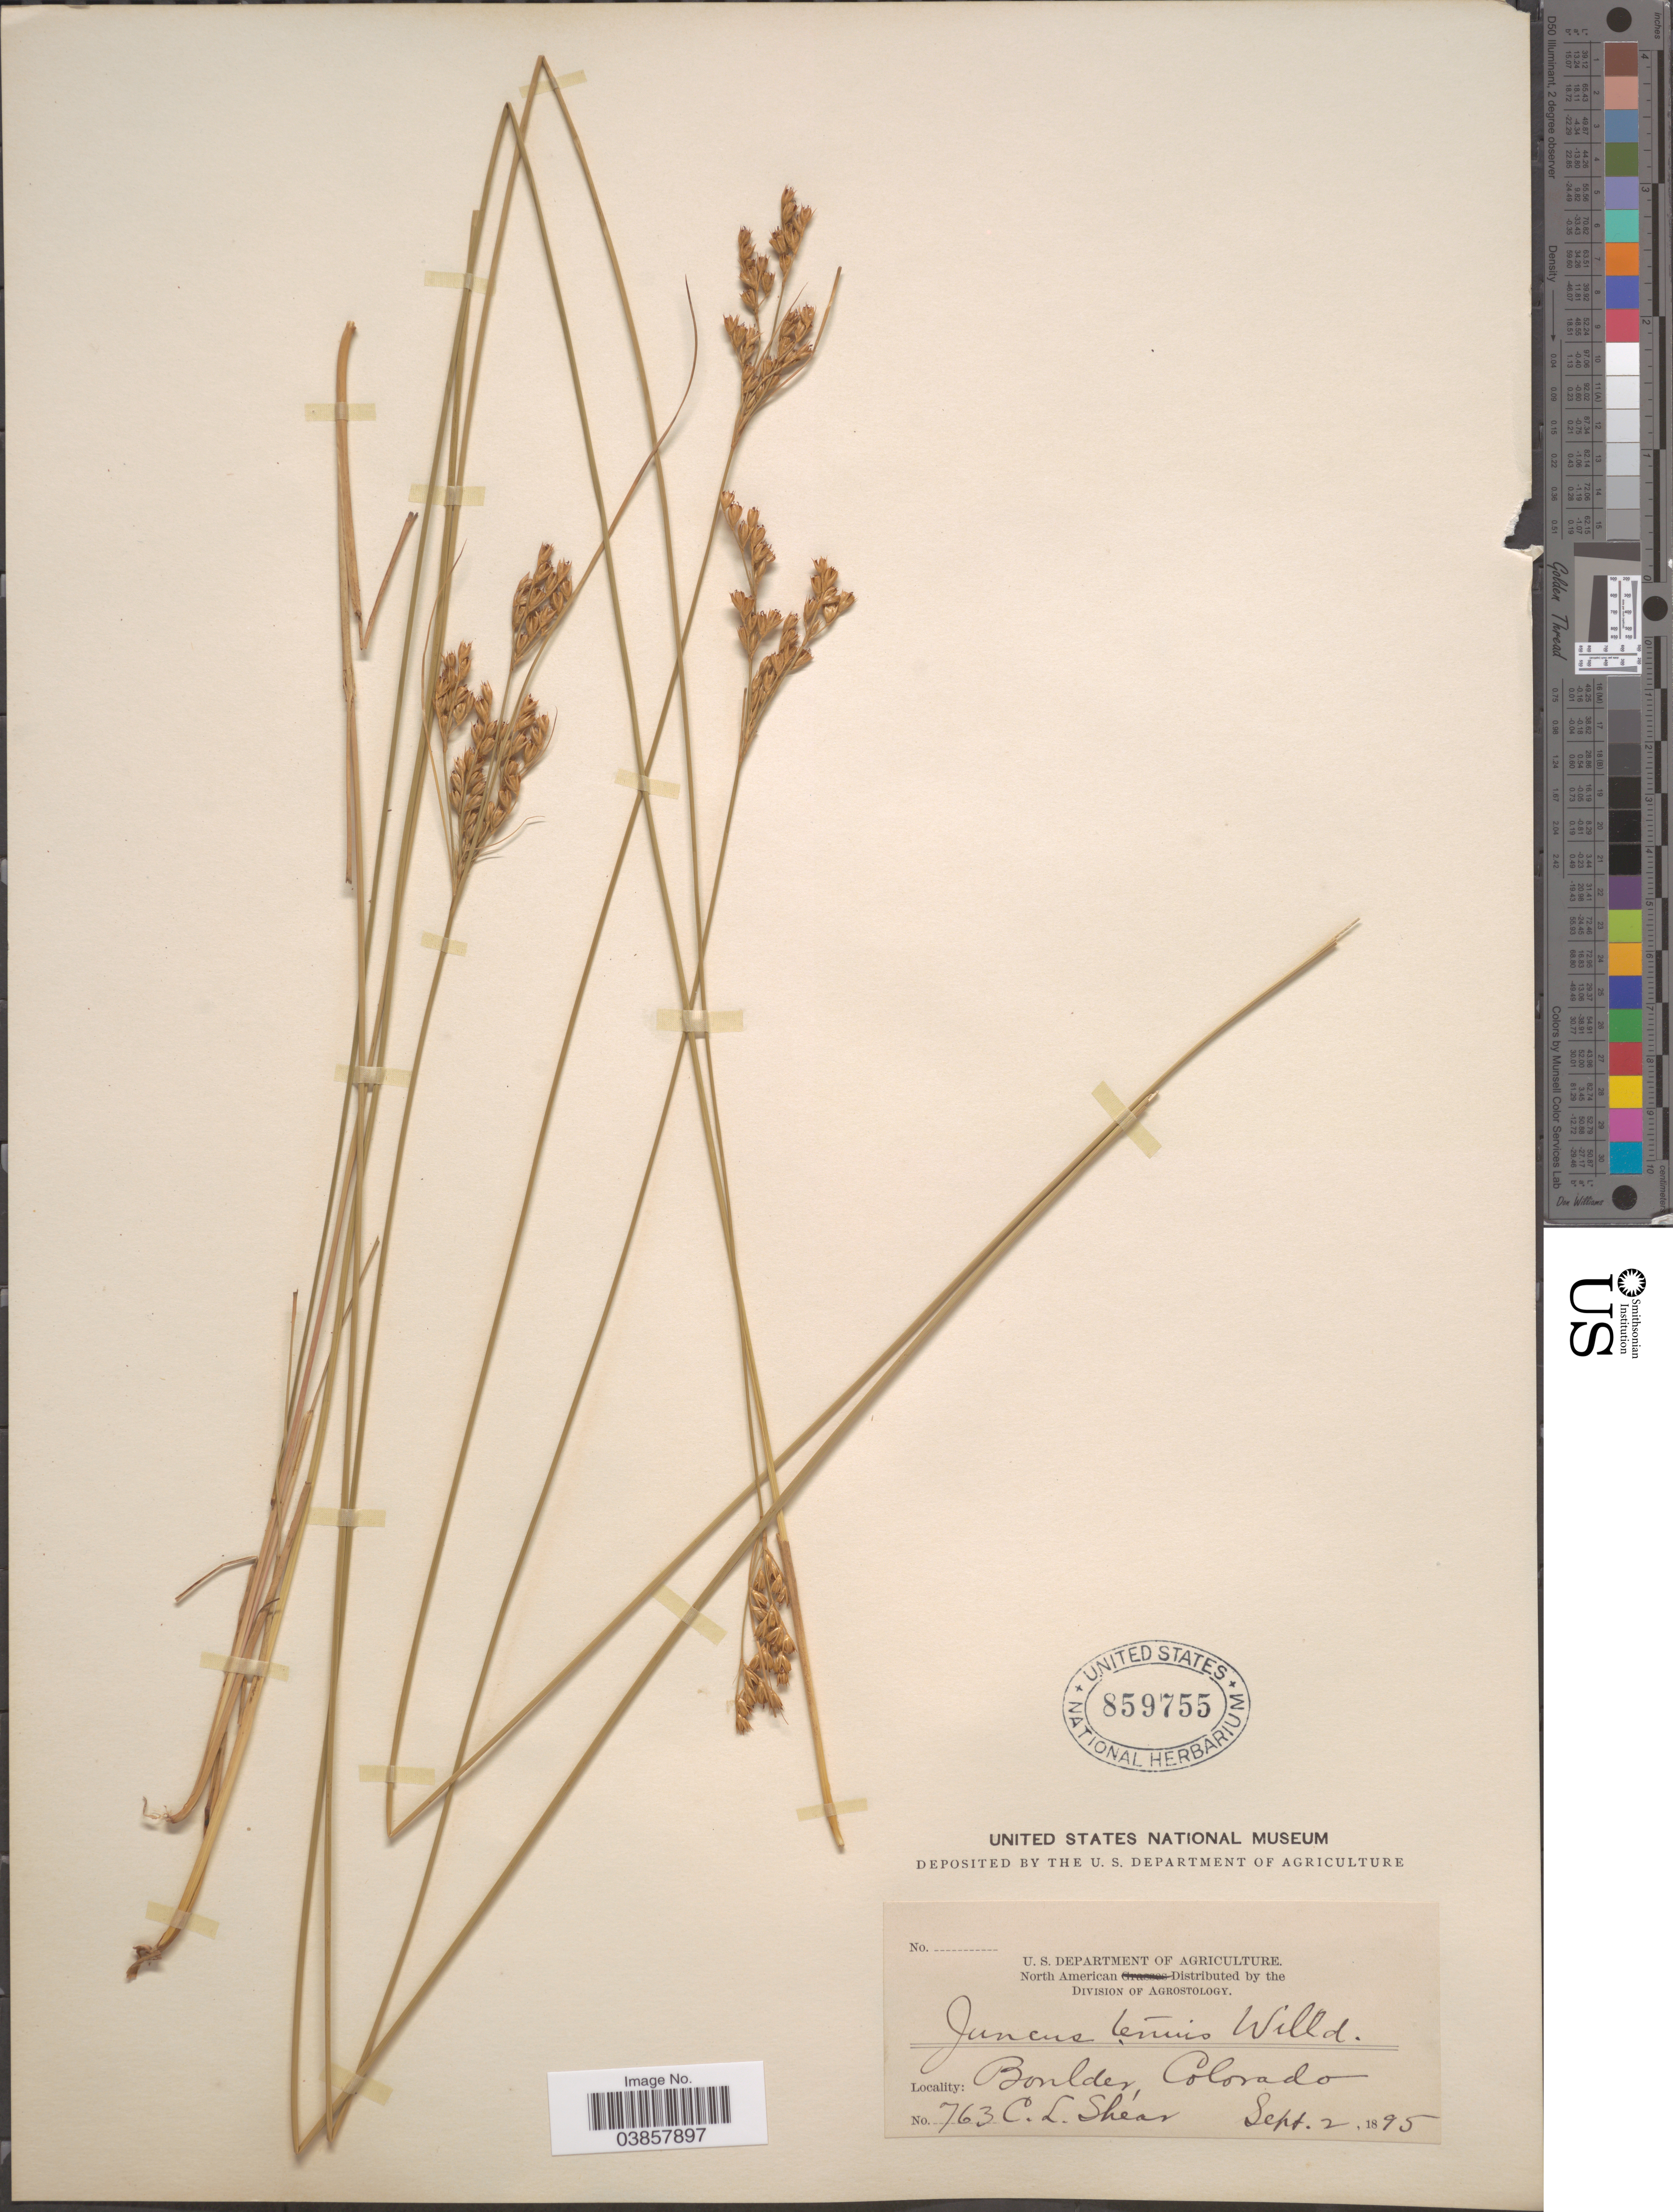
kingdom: Plantae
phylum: Tracheophyta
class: Liliopsida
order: Poales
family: Juncaceae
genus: Juncus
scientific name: Juncus tenuis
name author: Willd.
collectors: C. L. Shear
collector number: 763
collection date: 1895-09-02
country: United States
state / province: Colorado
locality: Boulder.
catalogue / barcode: US 859755